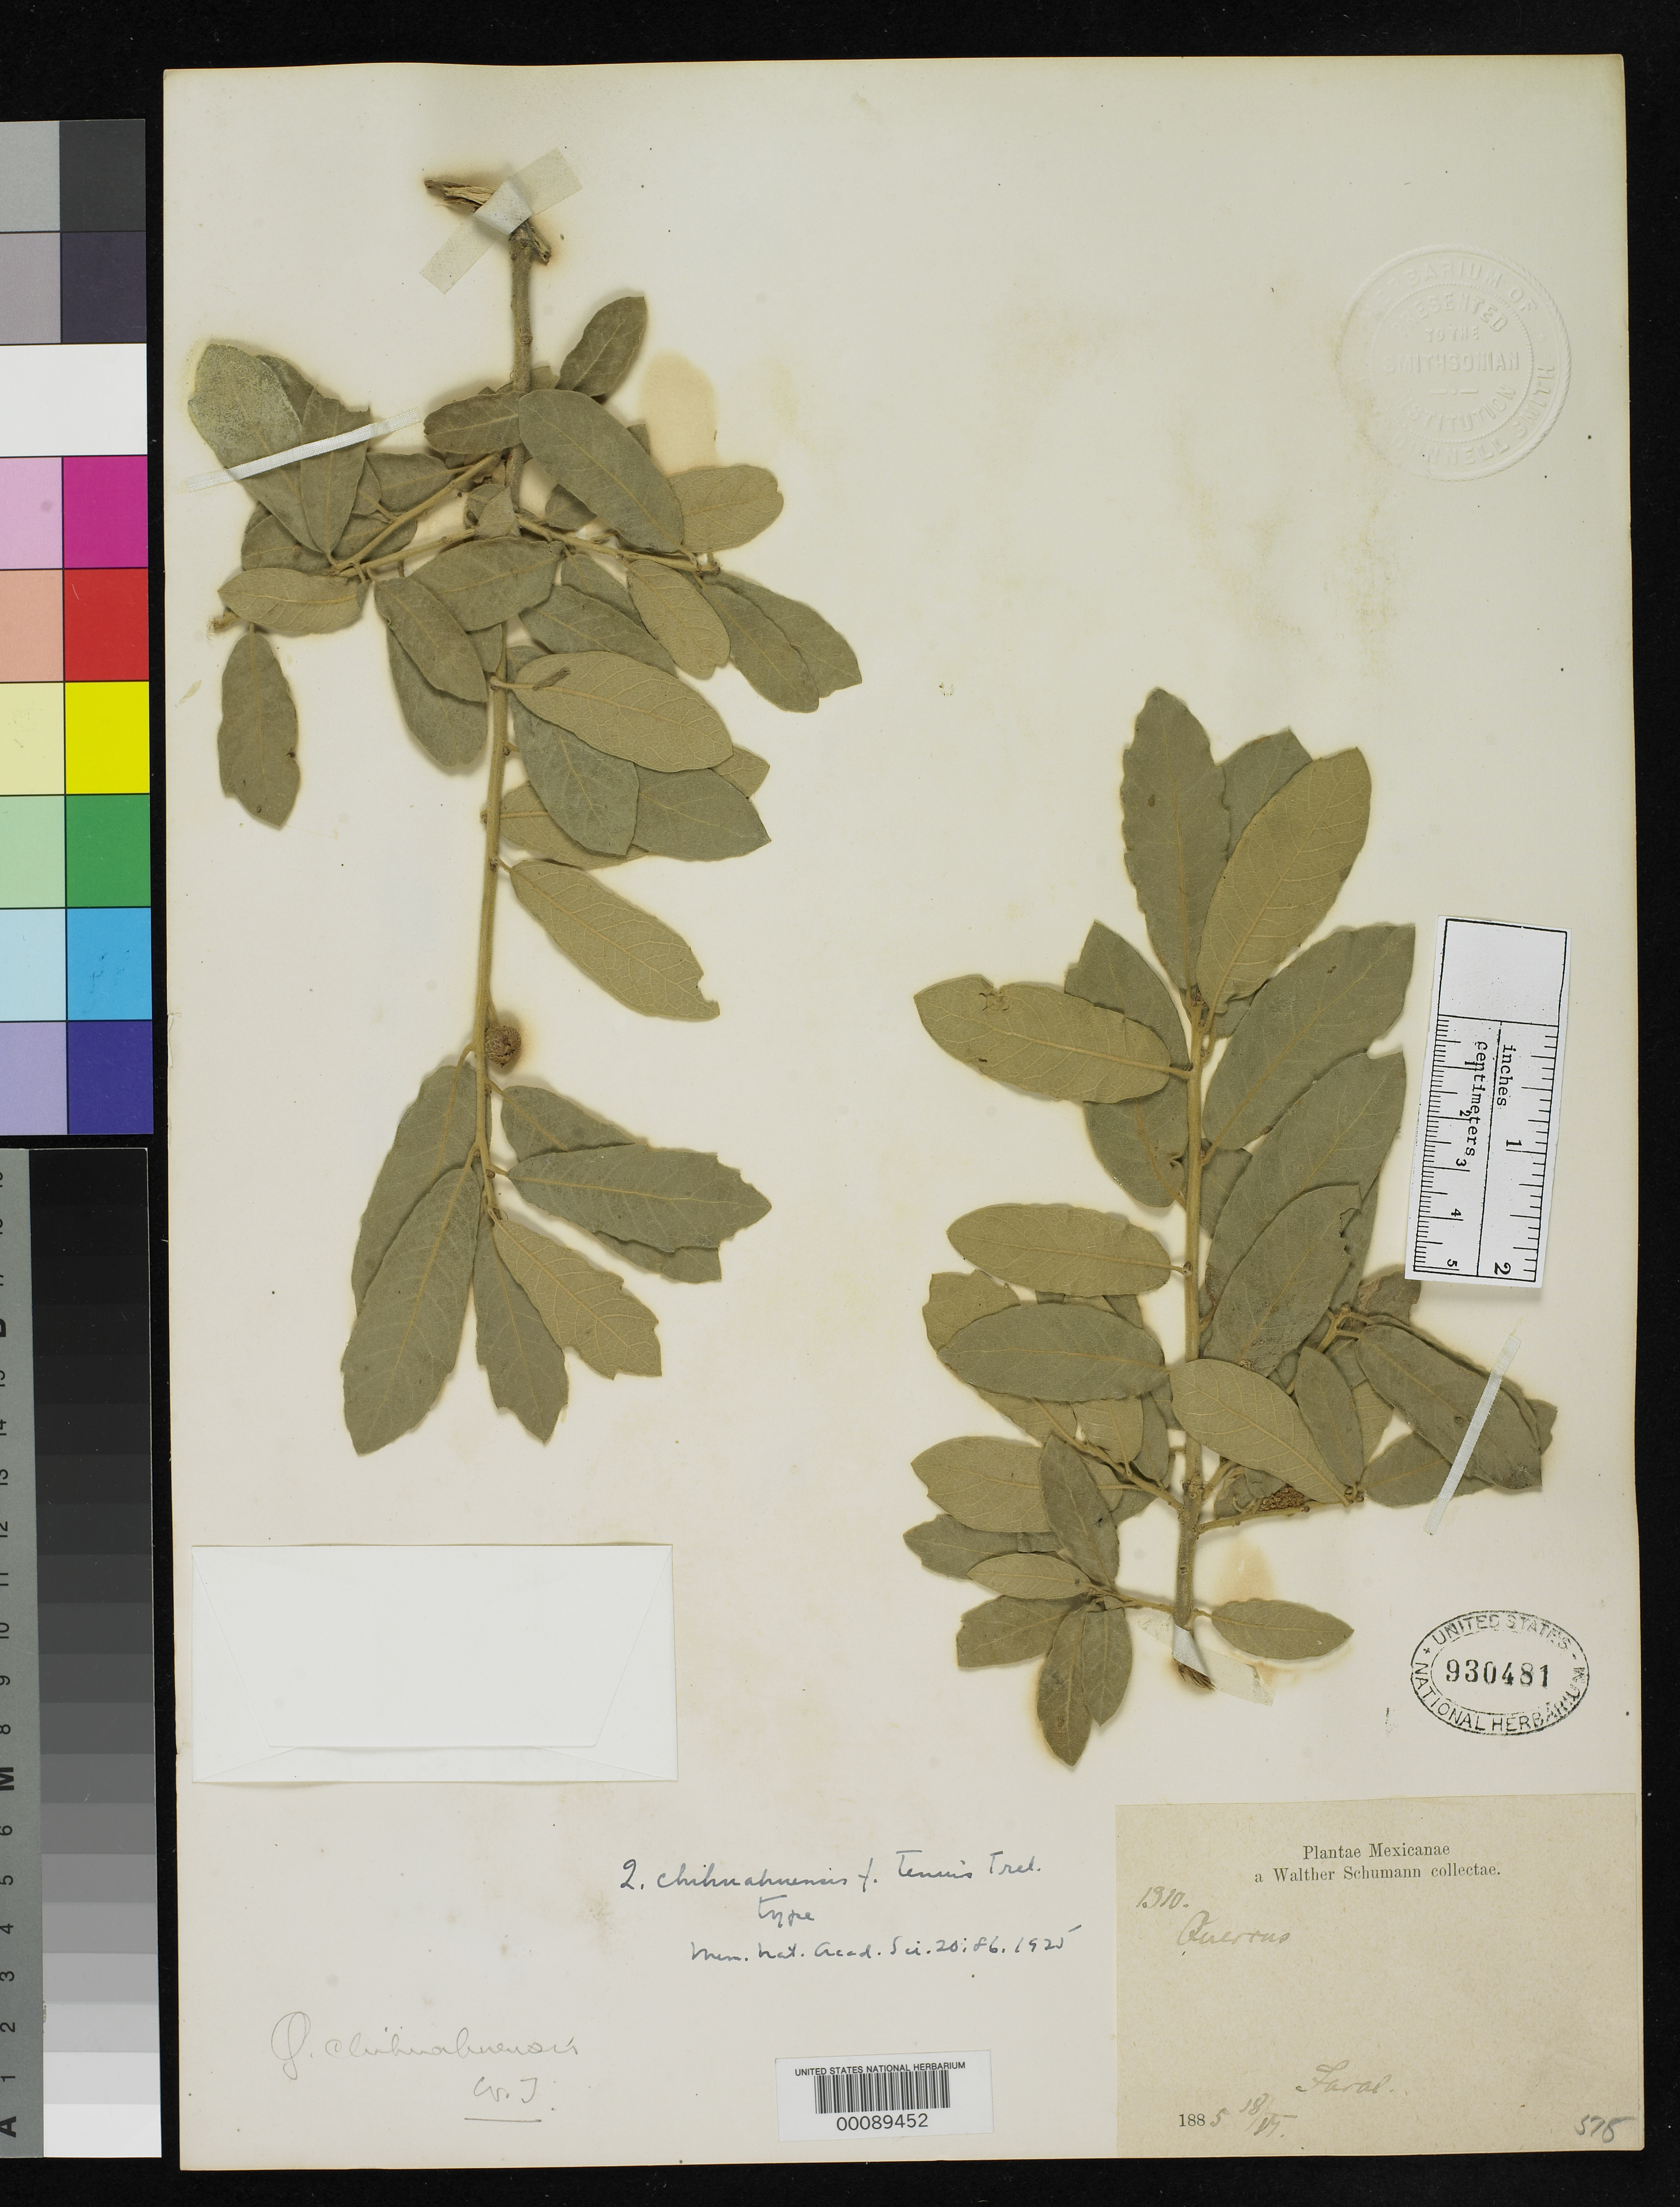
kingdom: Plantae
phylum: Tracheophyta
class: Magnoliopsida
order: Fagales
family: Fagaceae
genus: Quercus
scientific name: Quercus chihuahuensis f. tenuis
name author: Trel.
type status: Isotype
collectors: W. Schumann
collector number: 1310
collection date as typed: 1885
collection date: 1885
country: Mexico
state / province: Coahuila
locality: Jaral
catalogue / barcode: US 930481